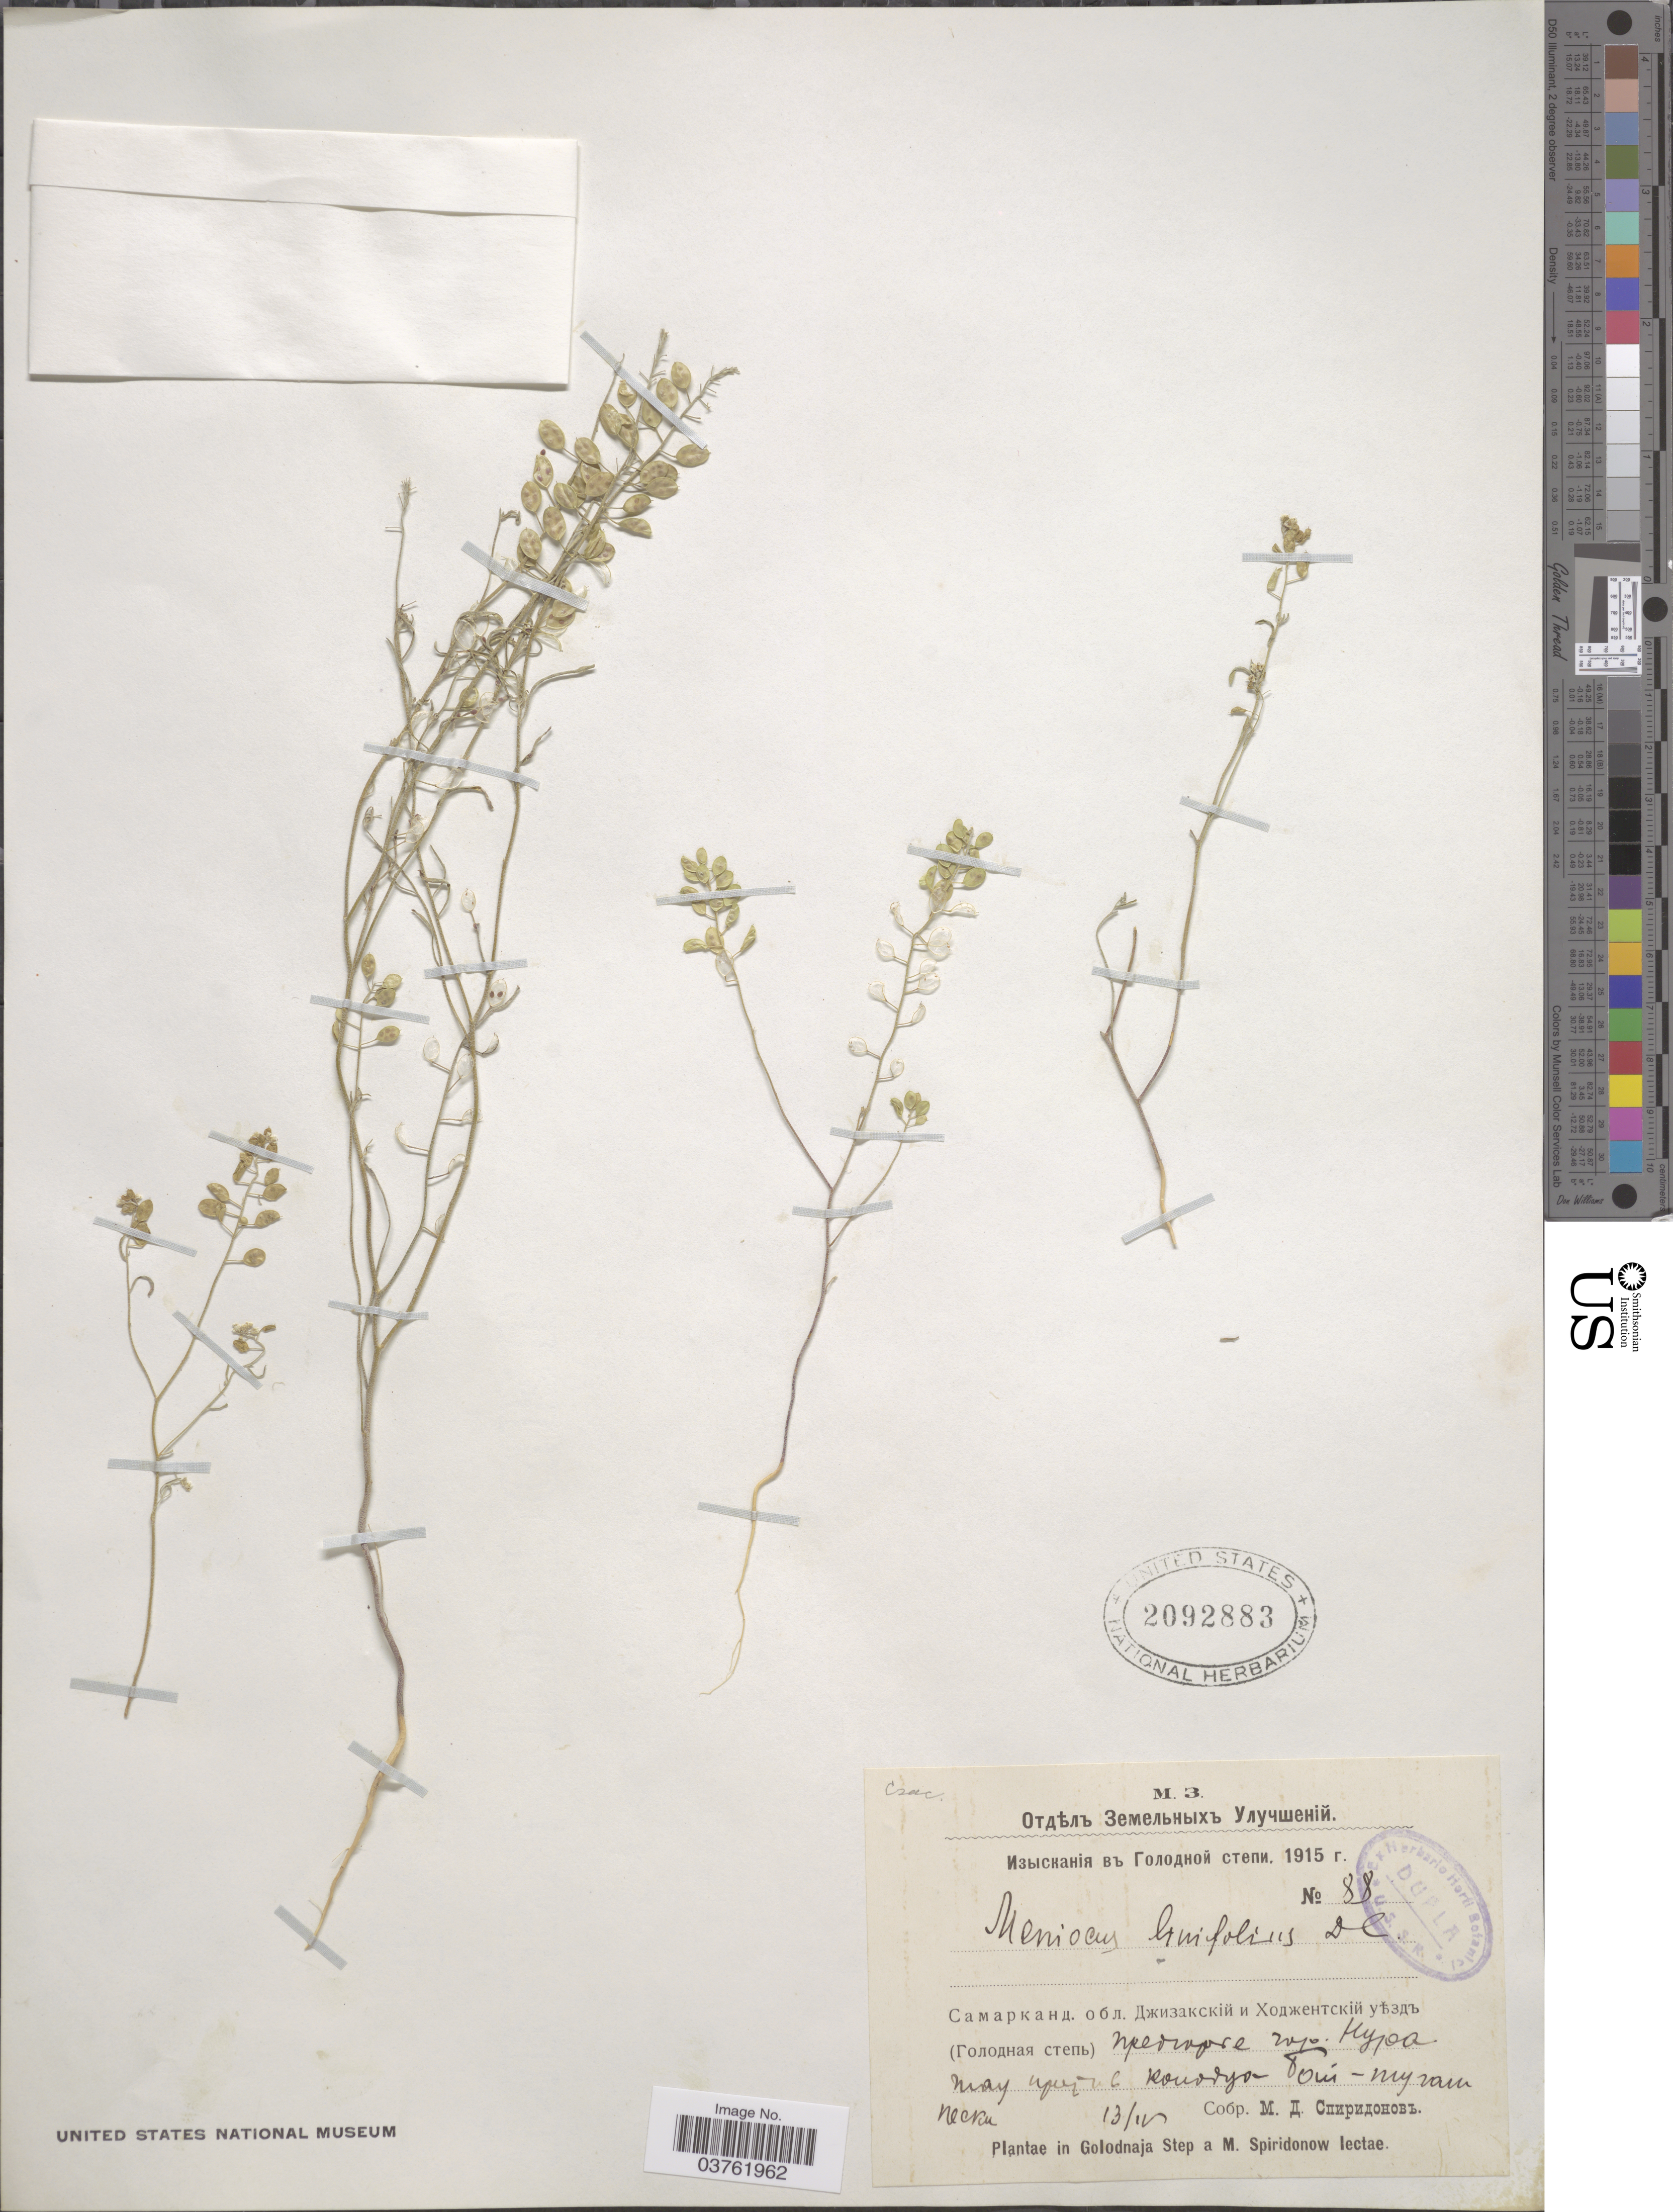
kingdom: Plantae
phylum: Tracheophyta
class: Magnoliopsida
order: Brassicales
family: Brassicaceae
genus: Alyssum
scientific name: Alyssum linifolium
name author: Stephan ex Willd.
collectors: M. Spiridonov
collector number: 88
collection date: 1915-04-13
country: Kazakhstan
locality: X. Golodnaja Step.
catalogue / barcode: US 2092883